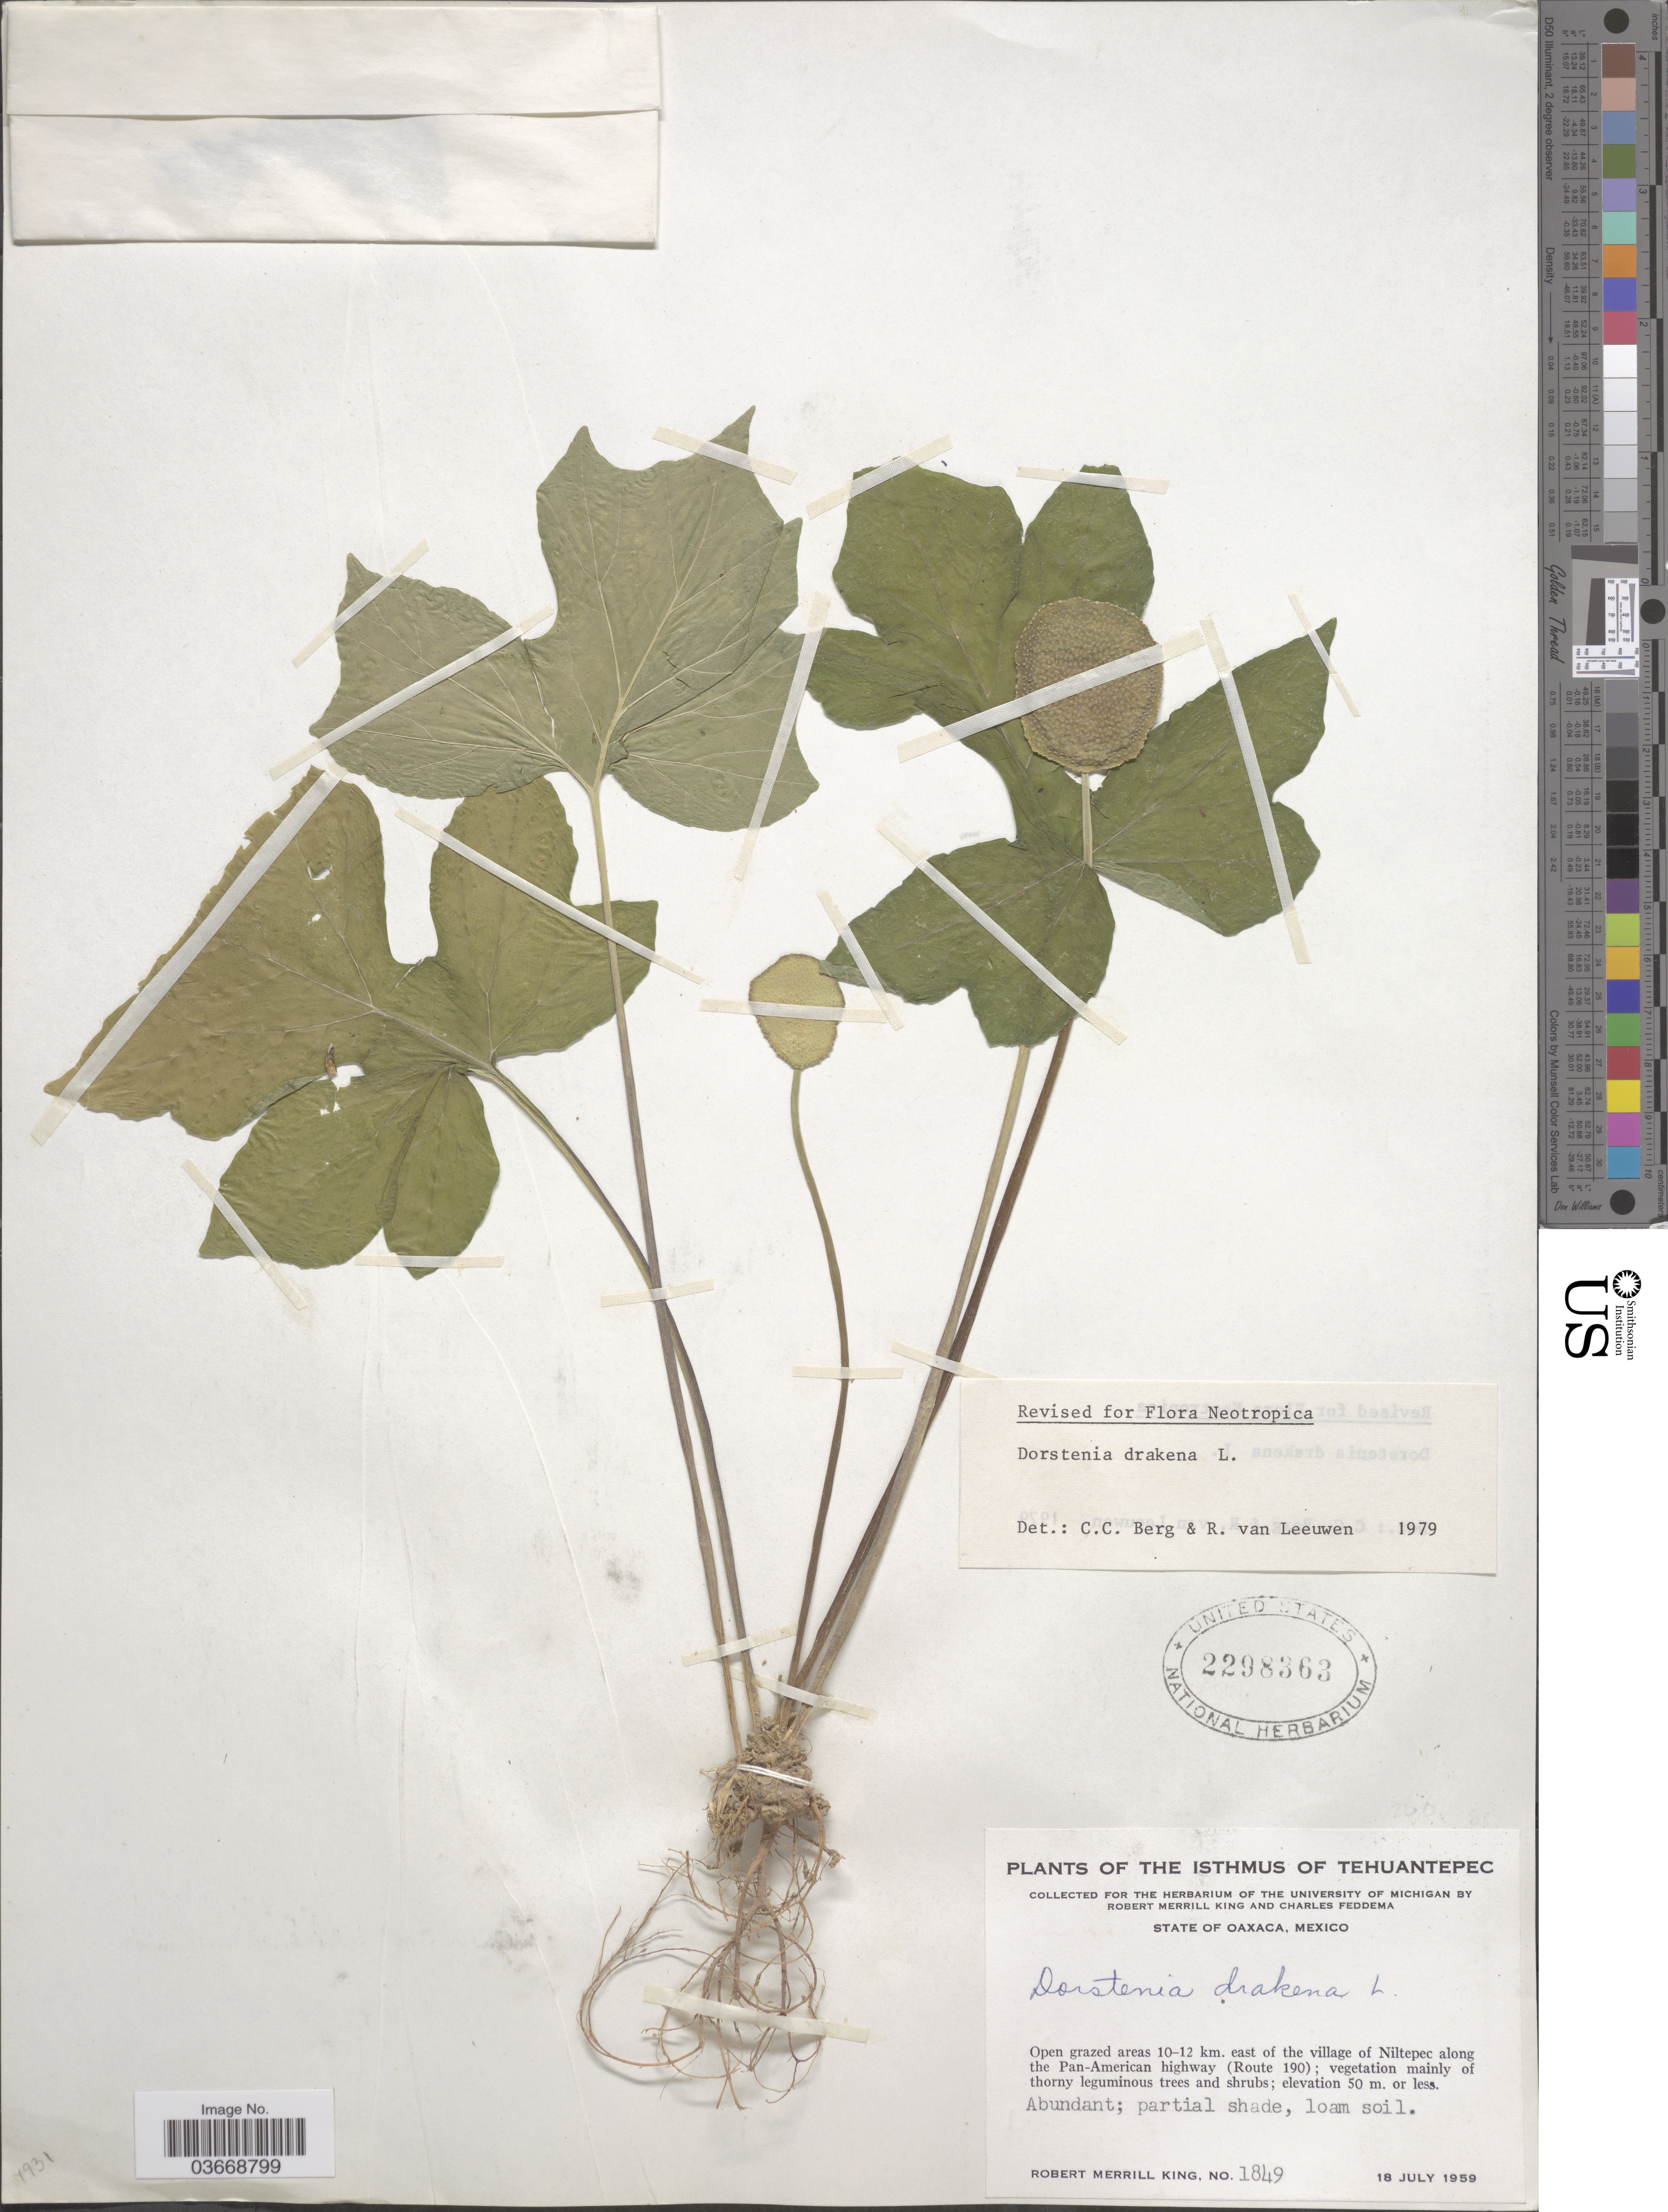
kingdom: Plantae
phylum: Tracheophyta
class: Magnoliopsida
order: Rosales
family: Moraceae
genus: Dorstenia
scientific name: Dorstenia drakena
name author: L.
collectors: R. M. King & C. Feddema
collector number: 1849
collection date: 1959-07-18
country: Mexico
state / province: Oaxaca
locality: Isthmus of Tehuantepec. Open grazed areas 10-12km. East of the village of Niltepec along the Pan-American highway (Route 190).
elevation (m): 50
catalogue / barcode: US 2298363